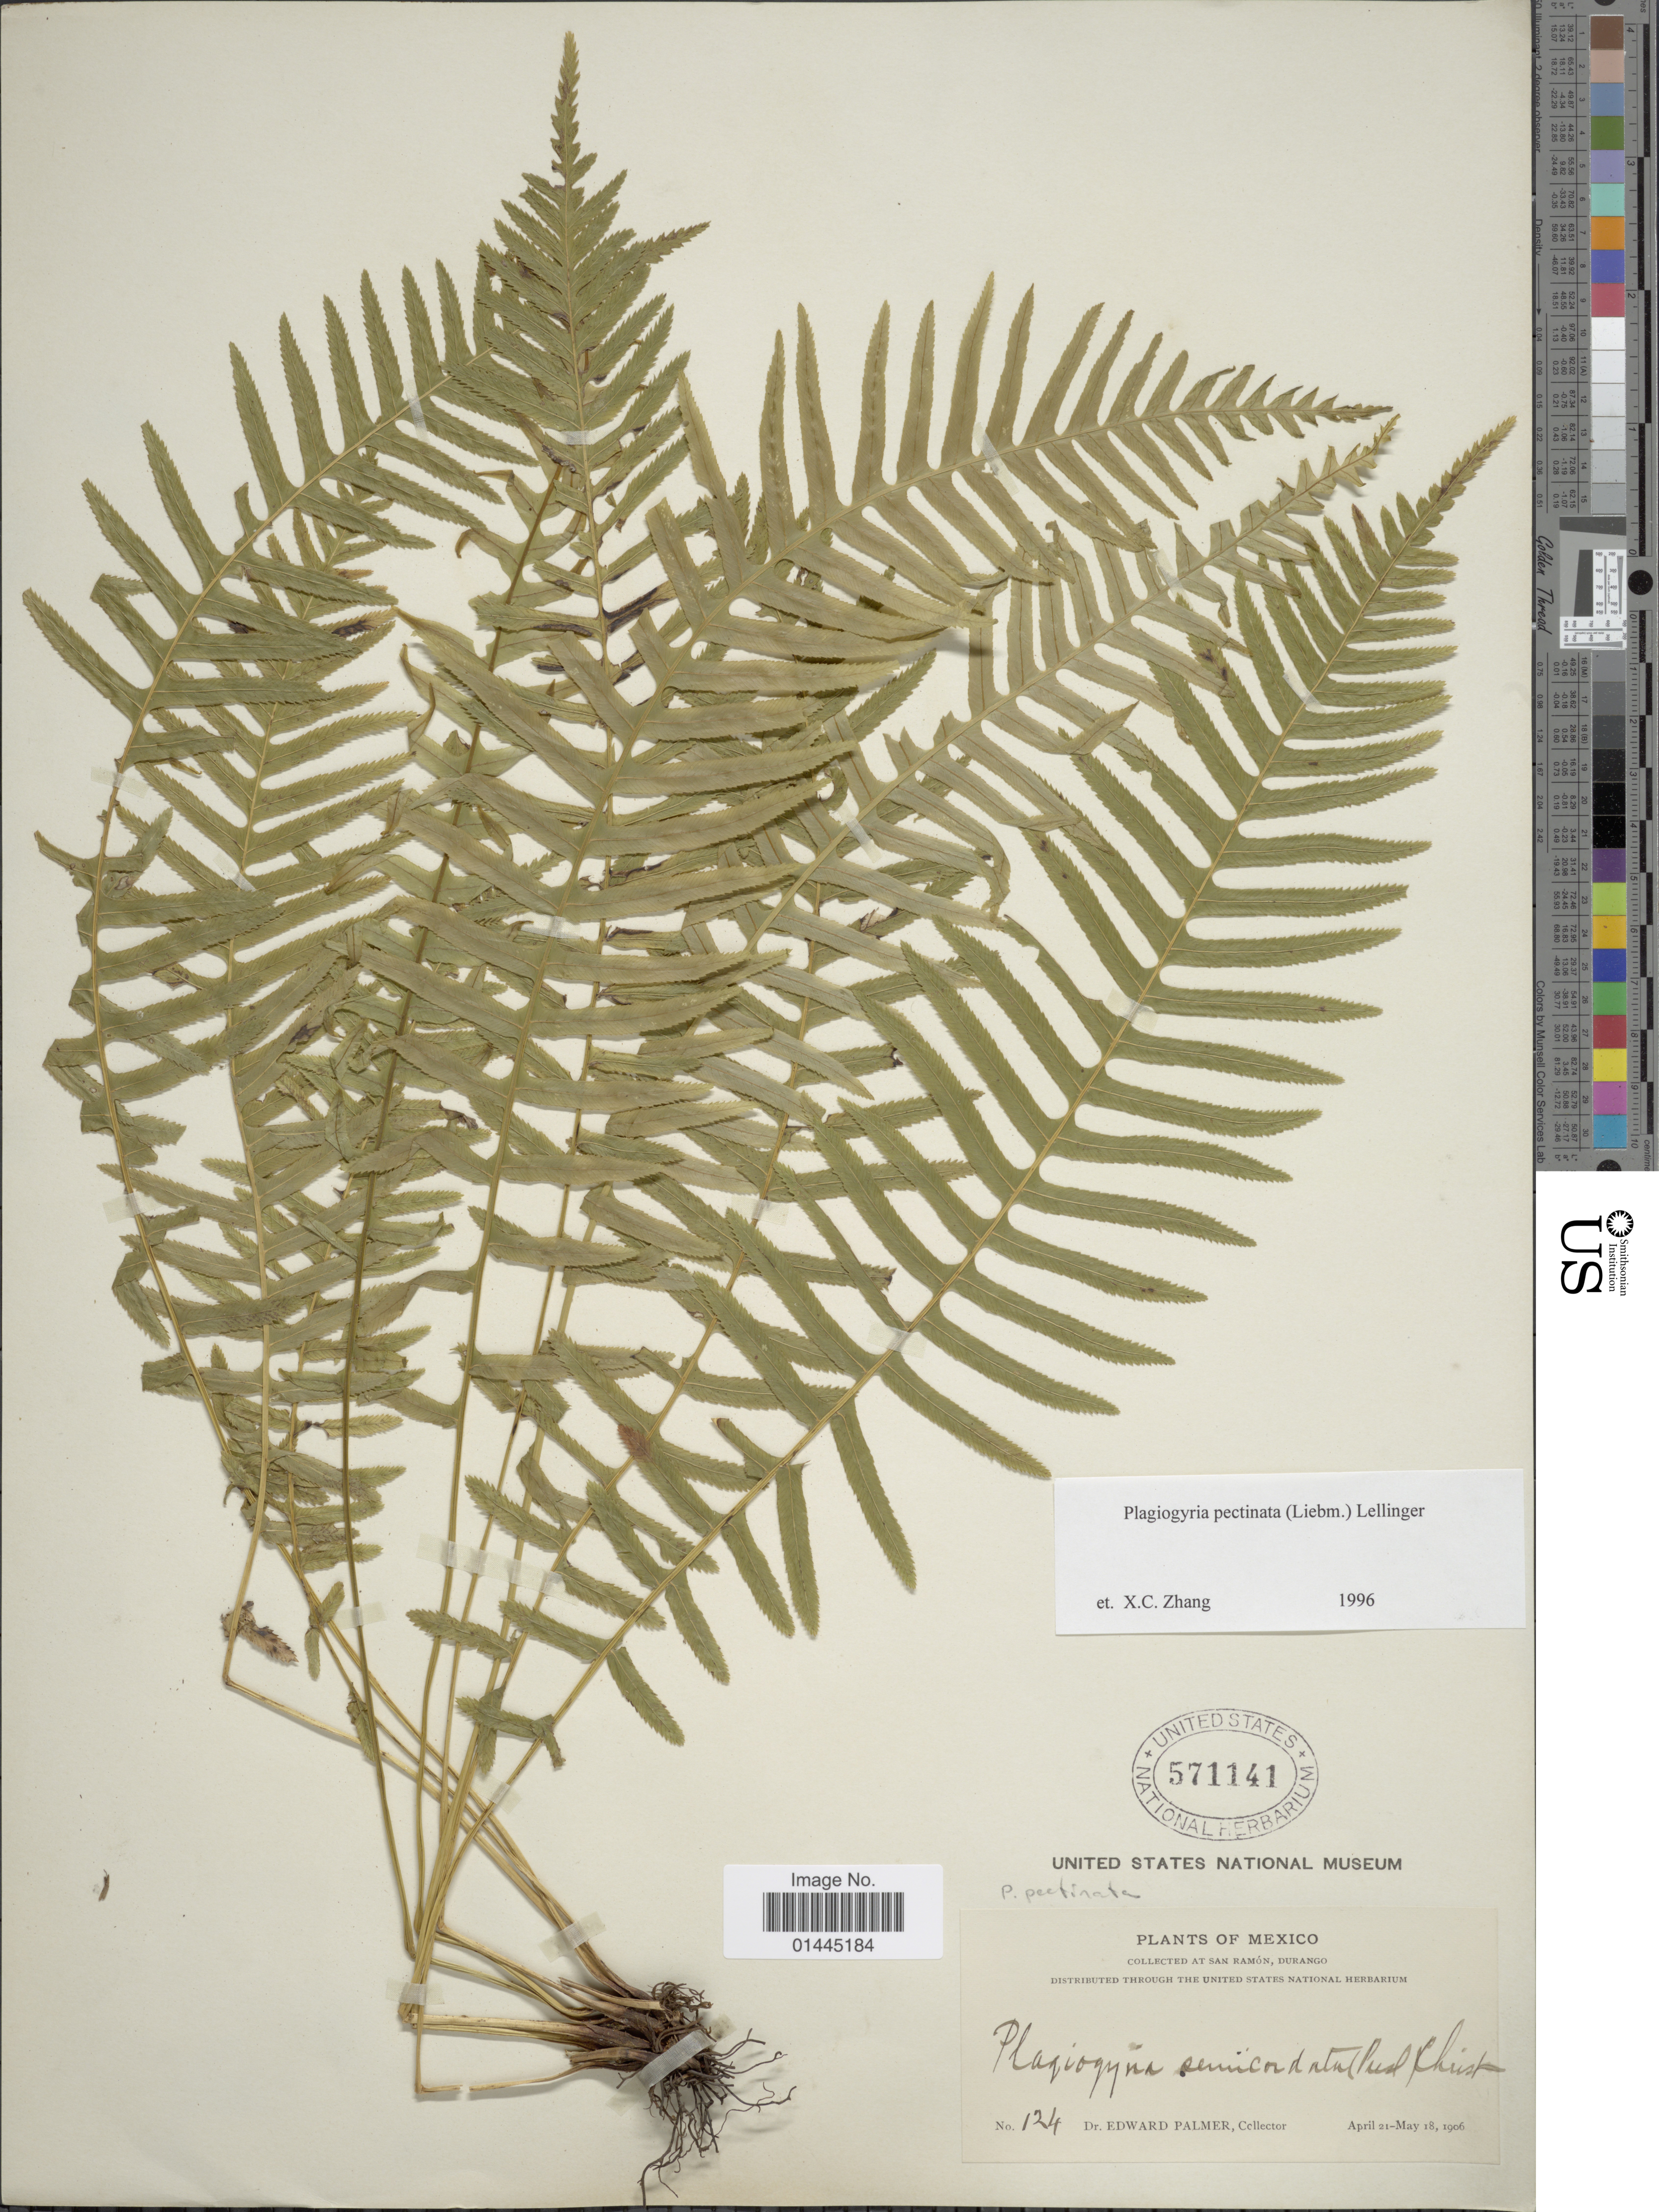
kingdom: Plantae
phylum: Tracheophyta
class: Polypodiopsida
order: Cyatheales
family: Plagiogyriaceae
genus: Plagiogyria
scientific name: Plagiogyria pectinata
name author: (Liebm.) Lellinger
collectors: E. Palmer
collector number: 124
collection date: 1906-04-21/1906-05-18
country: Mexico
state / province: Durango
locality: At San Ramon.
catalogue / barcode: US 571141